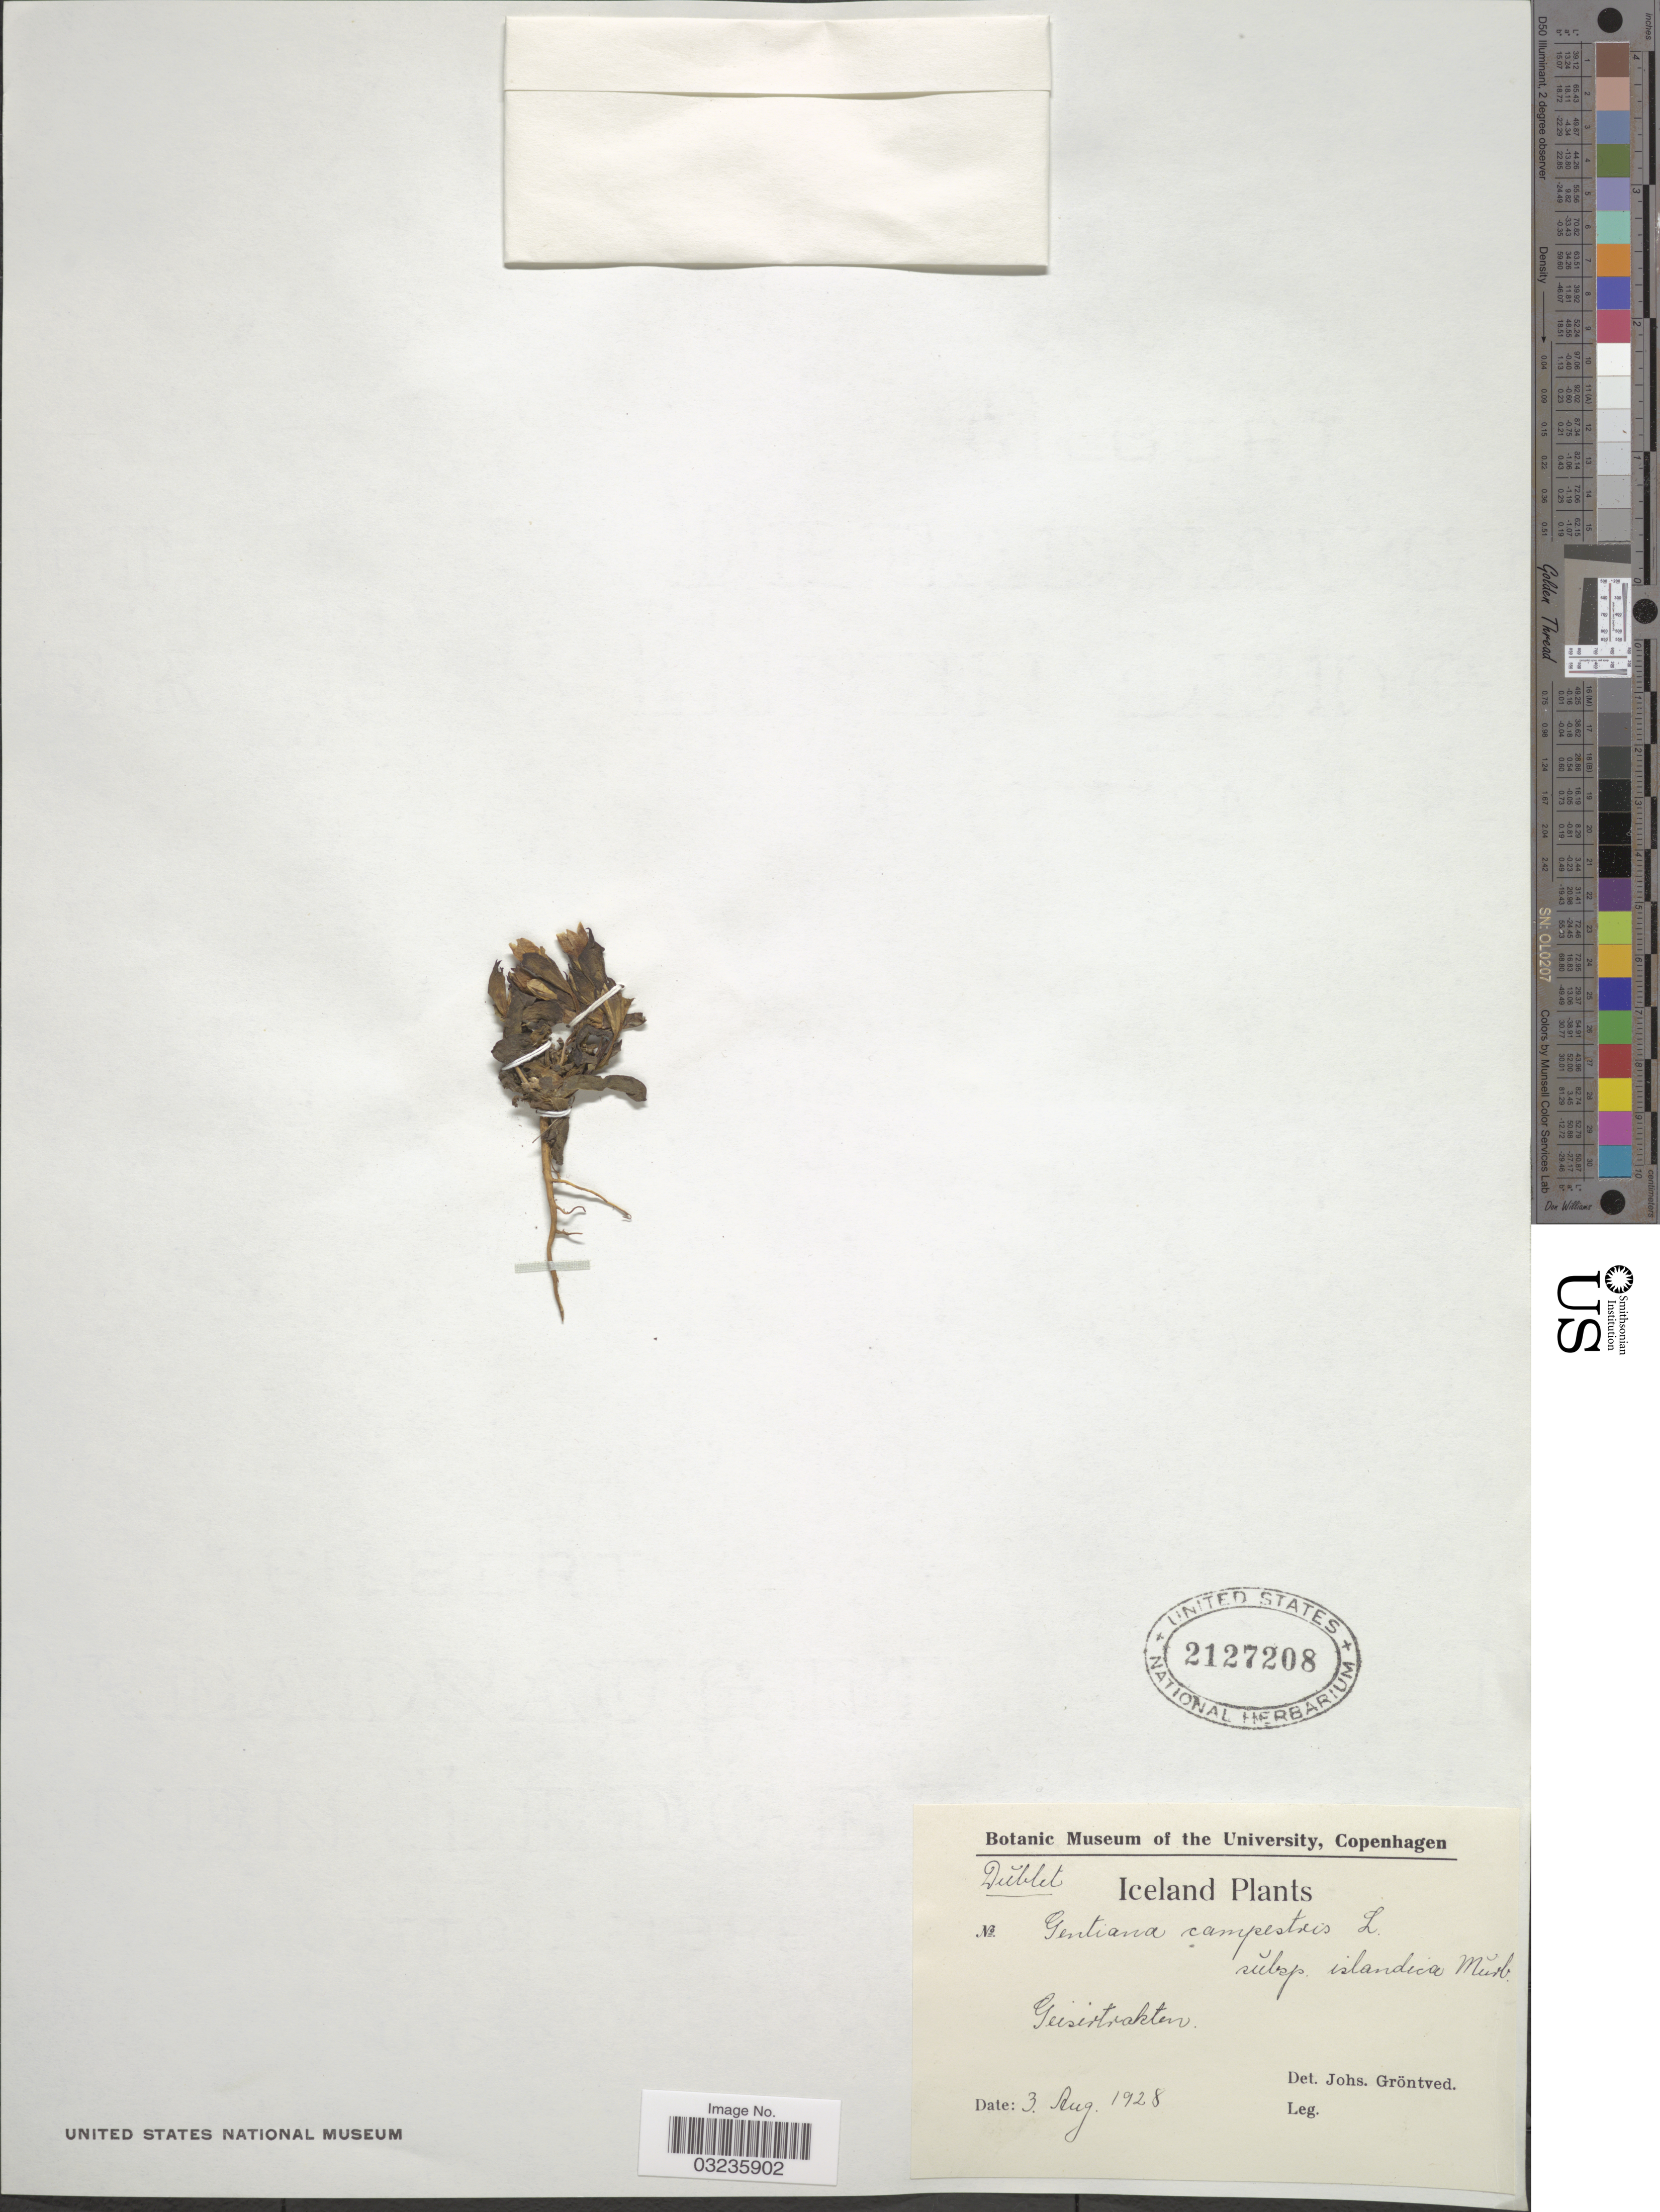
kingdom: Plantae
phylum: Tracheophyta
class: Magnoliopsida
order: Gentianales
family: Gentianaceae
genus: Gentiana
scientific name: Gentiana campestris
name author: L.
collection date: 1928-08-03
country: Iceland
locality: Geisirtrakten.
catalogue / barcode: US 2127208